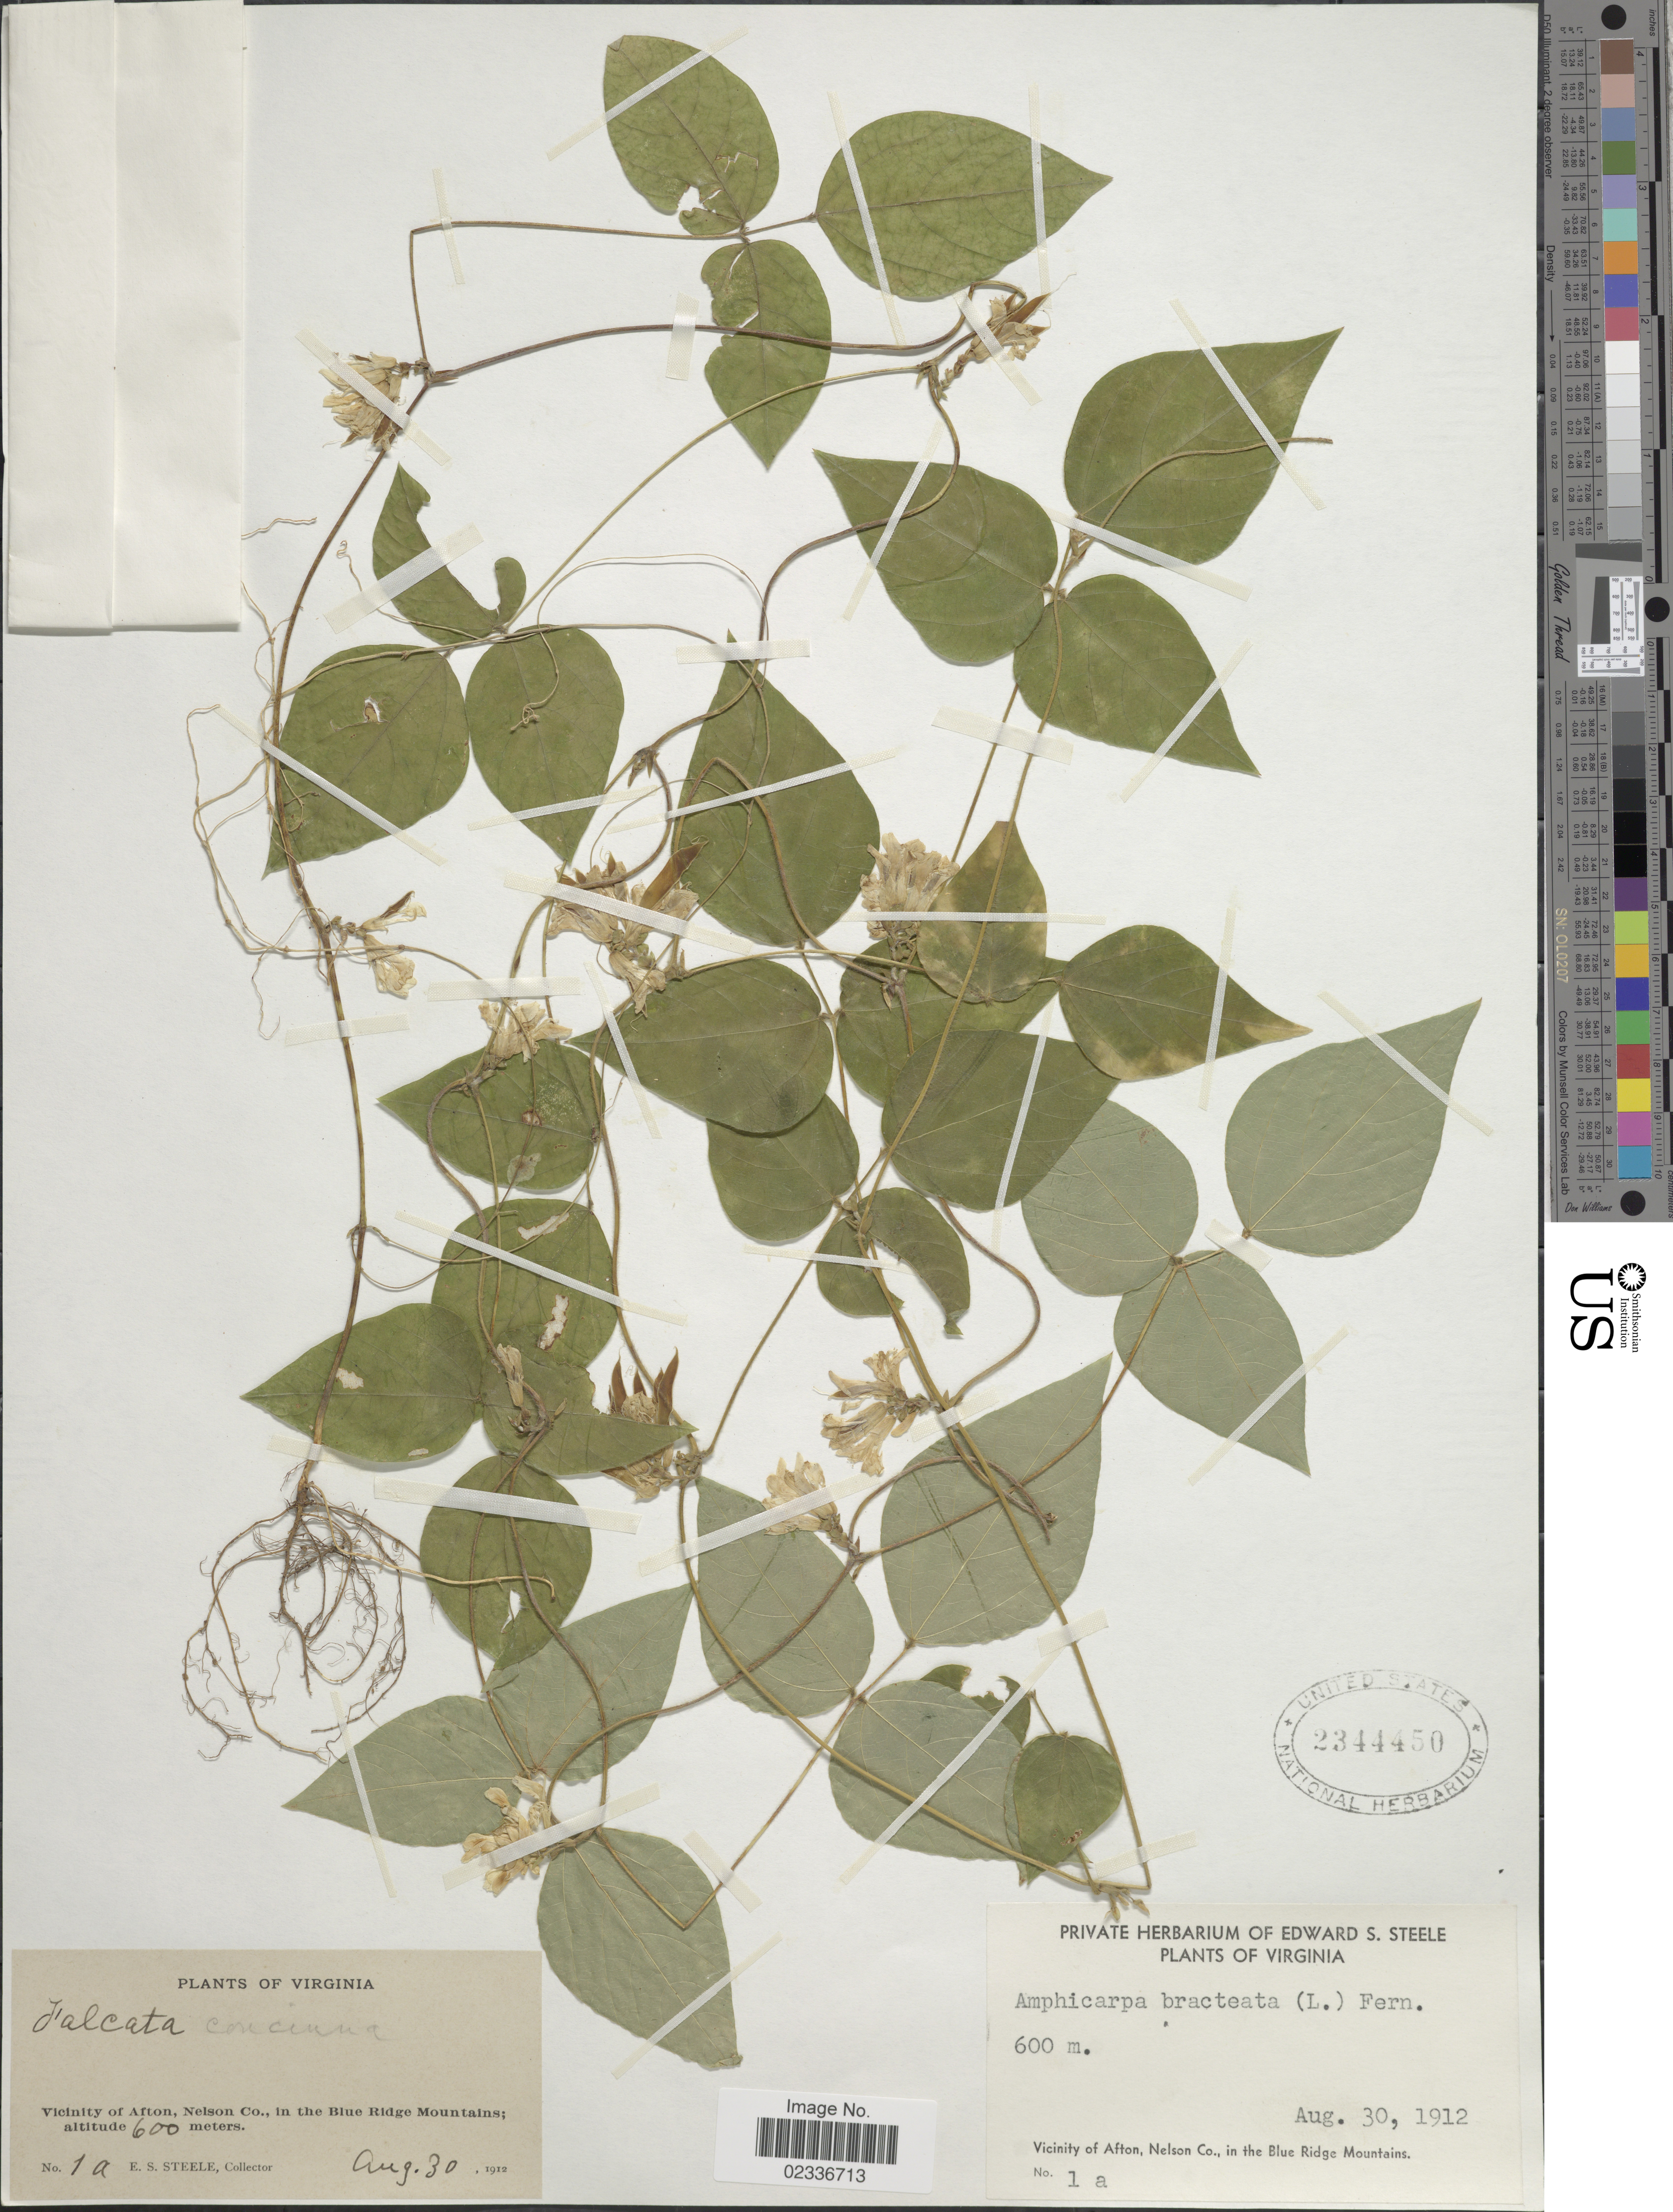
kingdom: Plantae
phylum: Tracheophyta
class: Magnoliopsida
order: Fabales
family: Fabaceae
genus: Amphicarpaea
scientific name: Amphicarpaea bracteata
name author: (L.) Fernald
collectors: E. Steele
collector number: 1a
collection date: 1912-08-30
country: United States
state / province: Virginia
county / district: Nelson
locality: Vicinity of Afton, Nelson Co., in the Blue Ridge Mountains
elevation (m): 600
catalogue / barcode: US 2344450